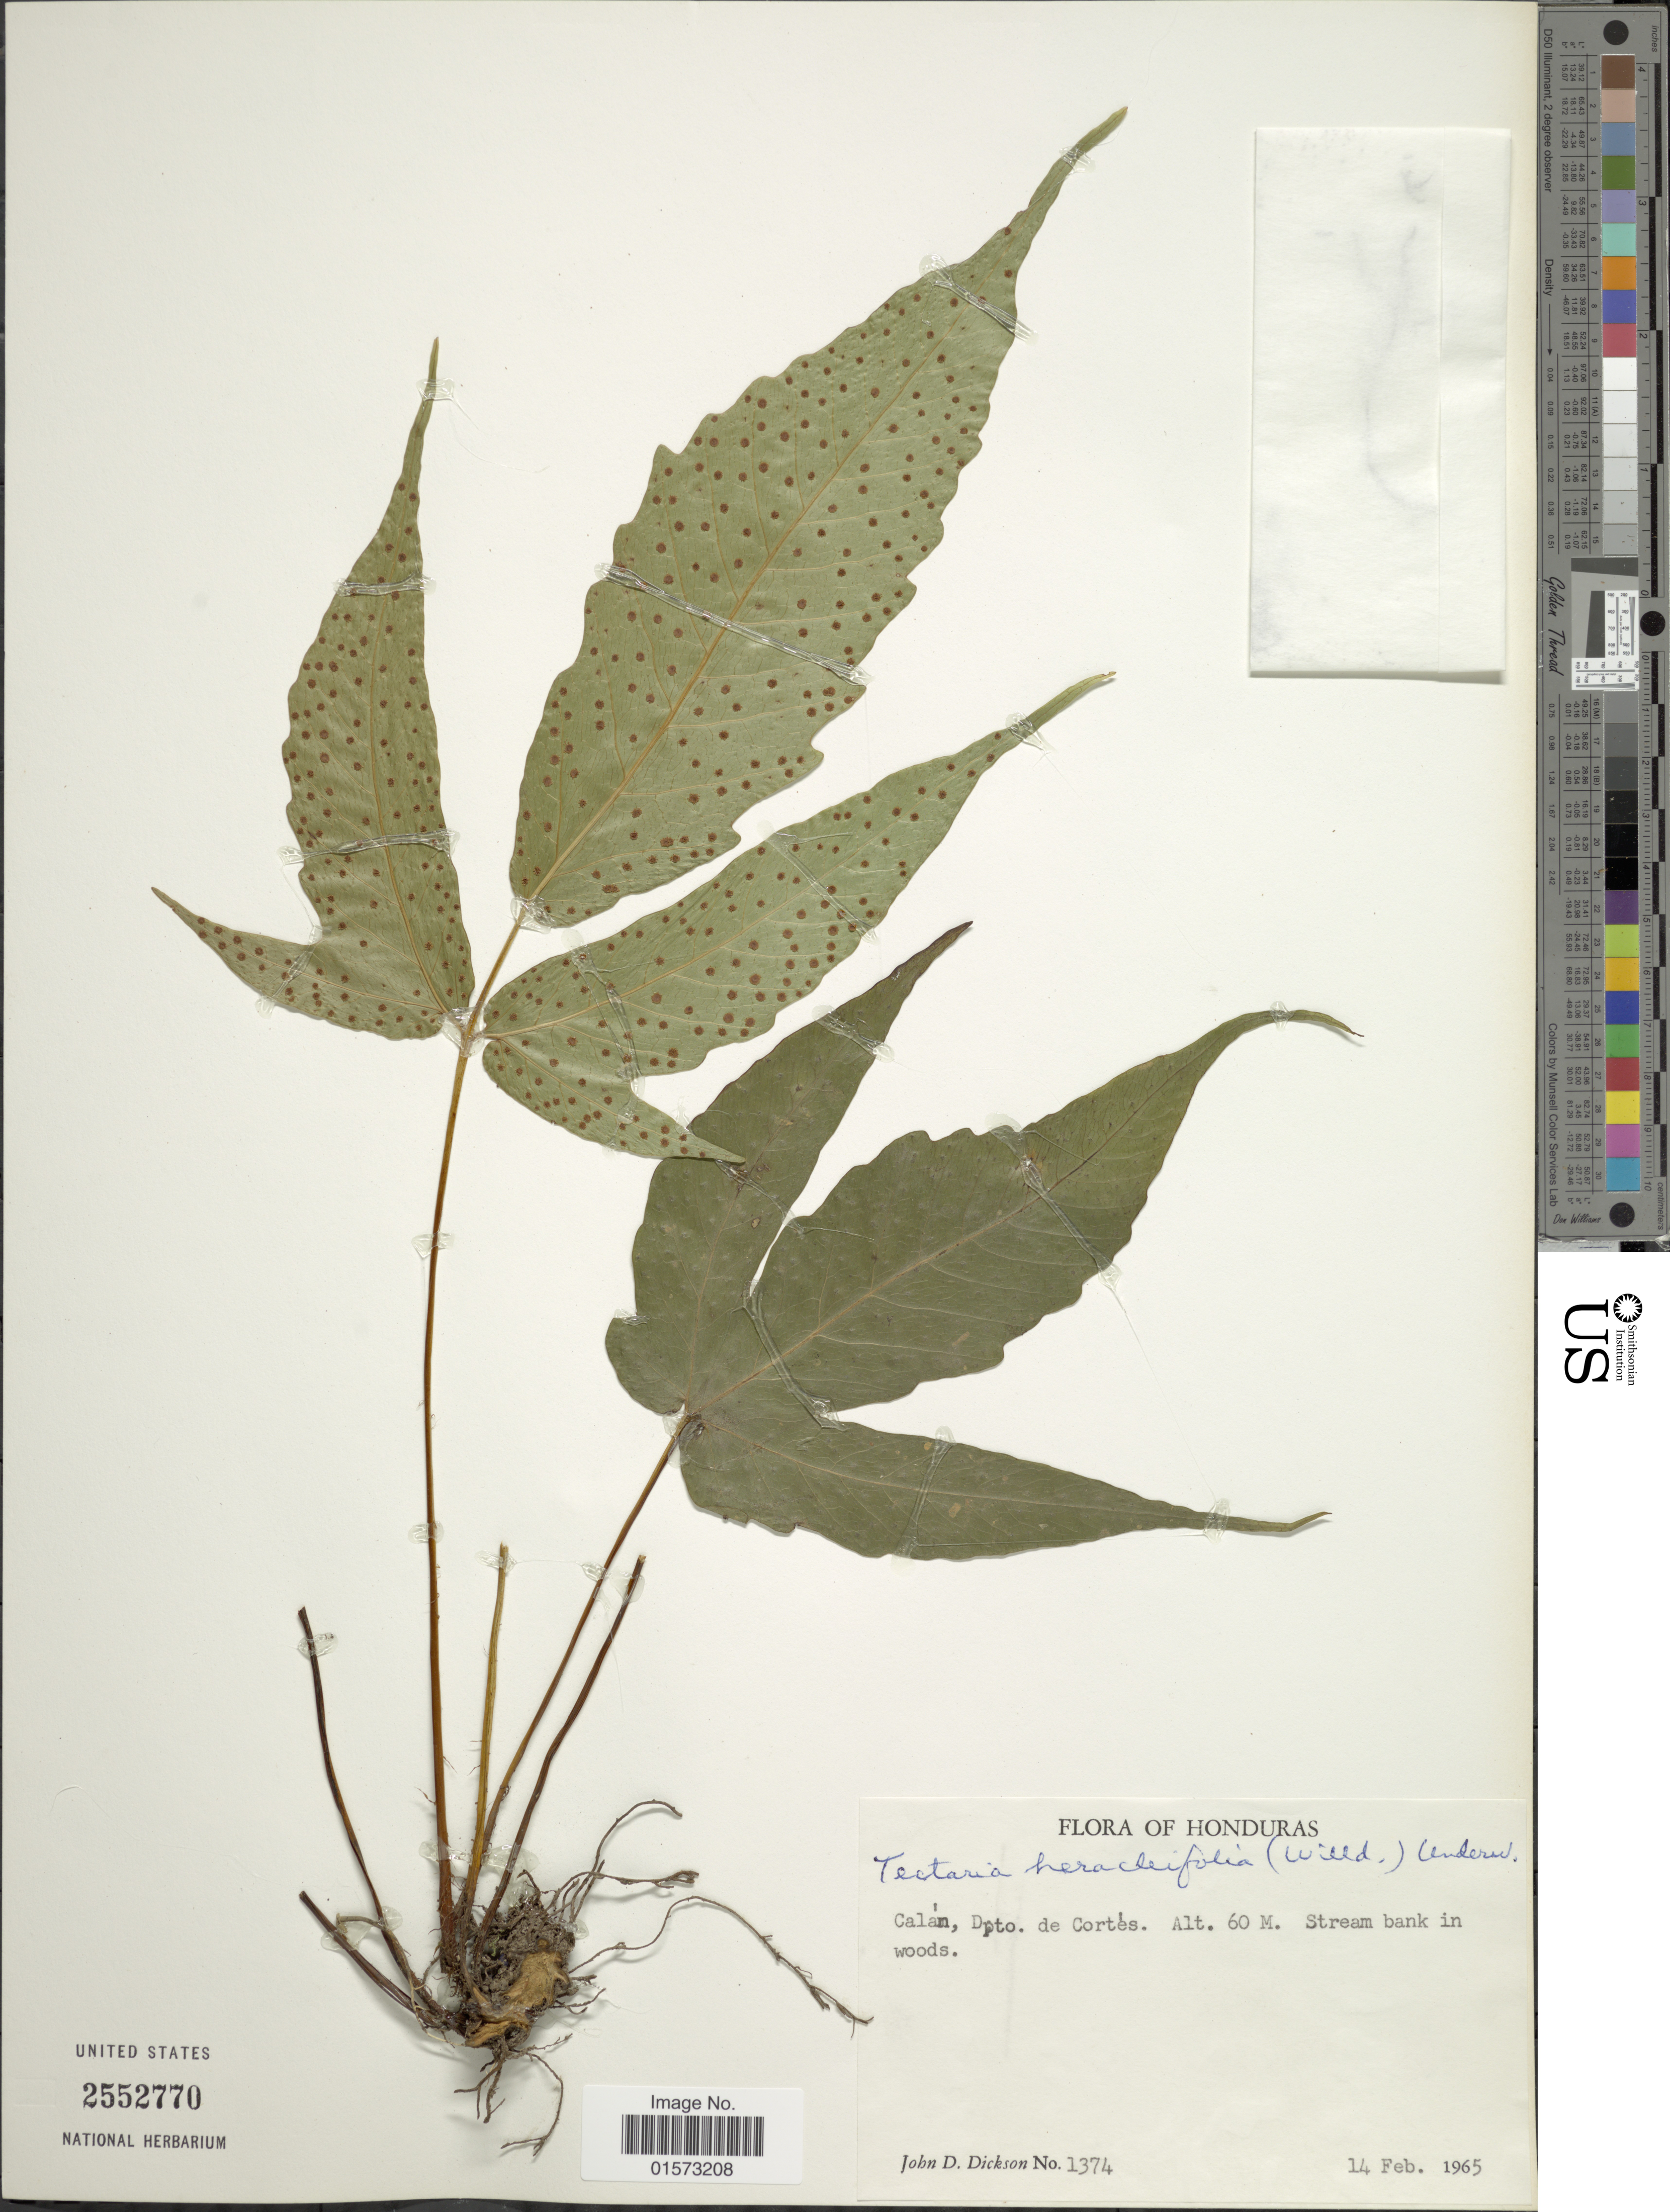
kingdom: Plantae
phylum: Tracheophyta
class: Polypodiopsida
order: Polypodiales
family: Tectariaceae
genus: Tectaria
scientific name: Tectaria heracleifolia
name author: (Willd.) Underw.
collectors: J. Dickson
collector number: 1374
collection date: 1965-02-14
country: Honduras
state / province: Cortés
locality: Calan, Dpto de Cortes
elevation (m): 60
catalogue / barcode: US 2552770